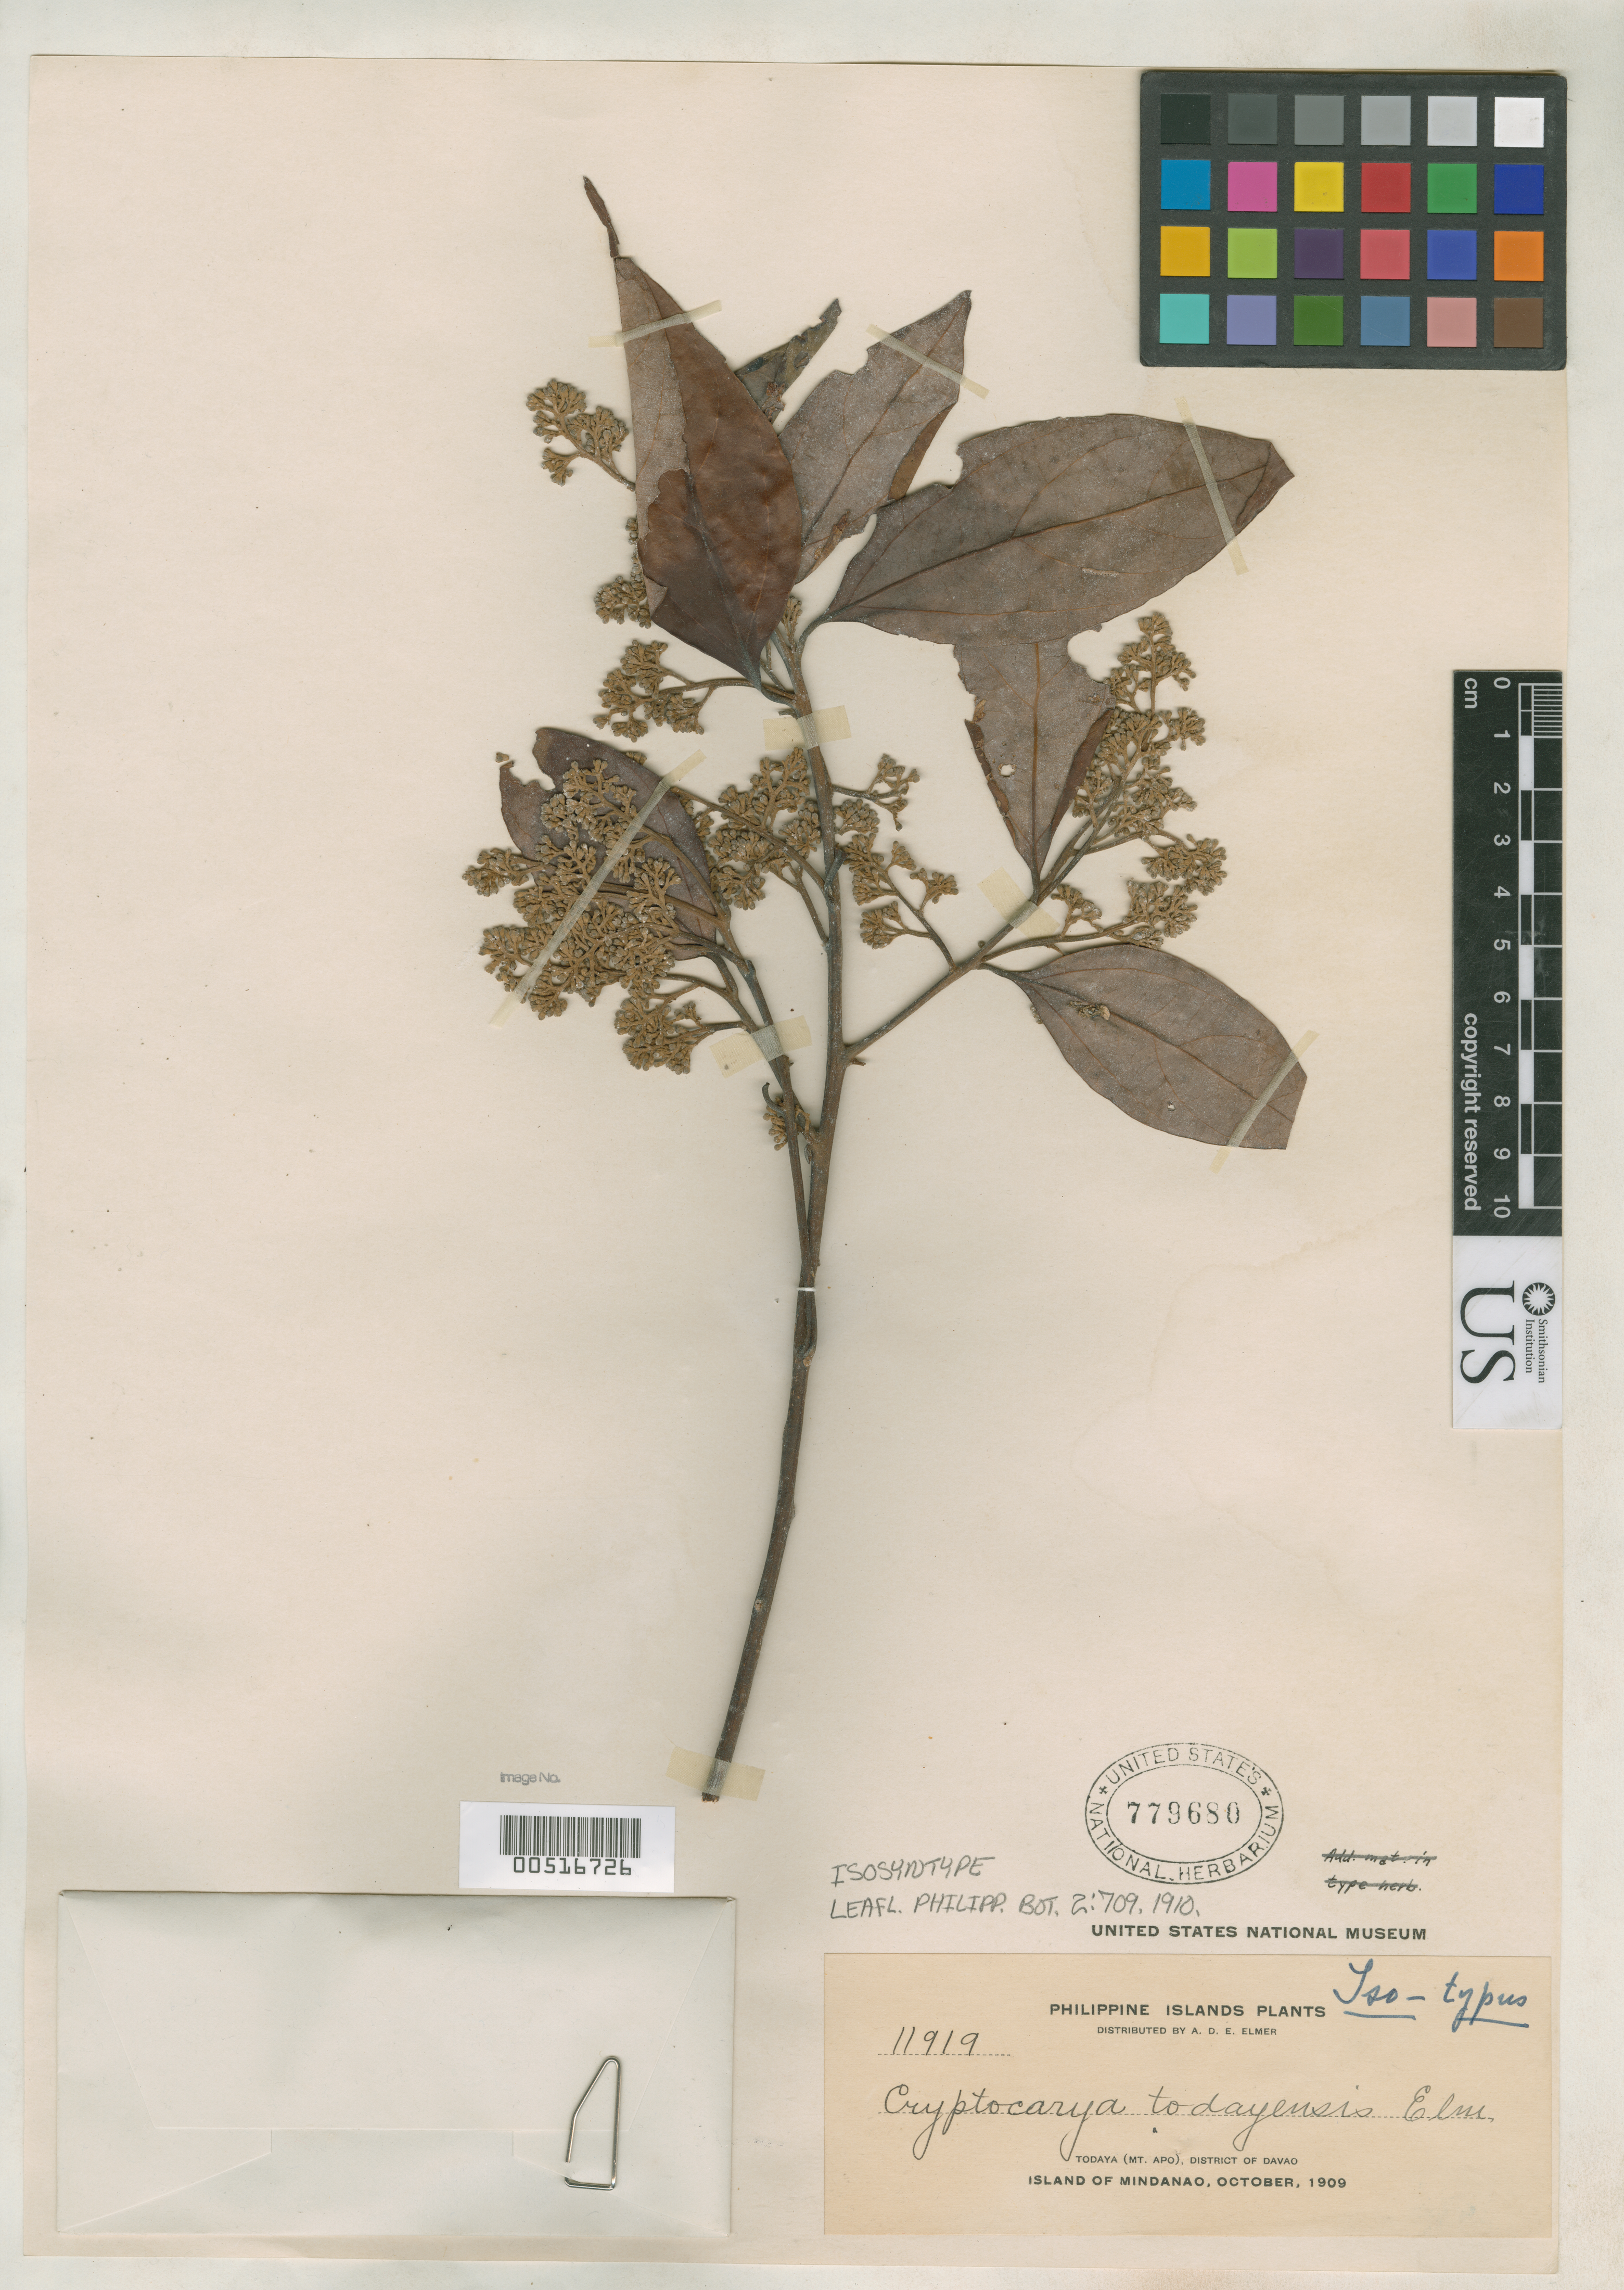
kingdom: Plantae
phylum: Tracheophyta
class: Magnoliopsida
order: Laurales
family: Lauraceae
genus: Cryptocarya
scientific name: Cryptocarya todayensis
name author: Elmer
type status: Isosyntype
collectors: A. D. E. Elmer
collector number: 11919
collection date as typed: Oct 1909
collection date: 1909-10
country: Philippines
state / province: Davao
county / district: Davao del Sur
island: Mindanao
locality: Todaya, Mt. Apo.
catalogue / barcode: US 779680